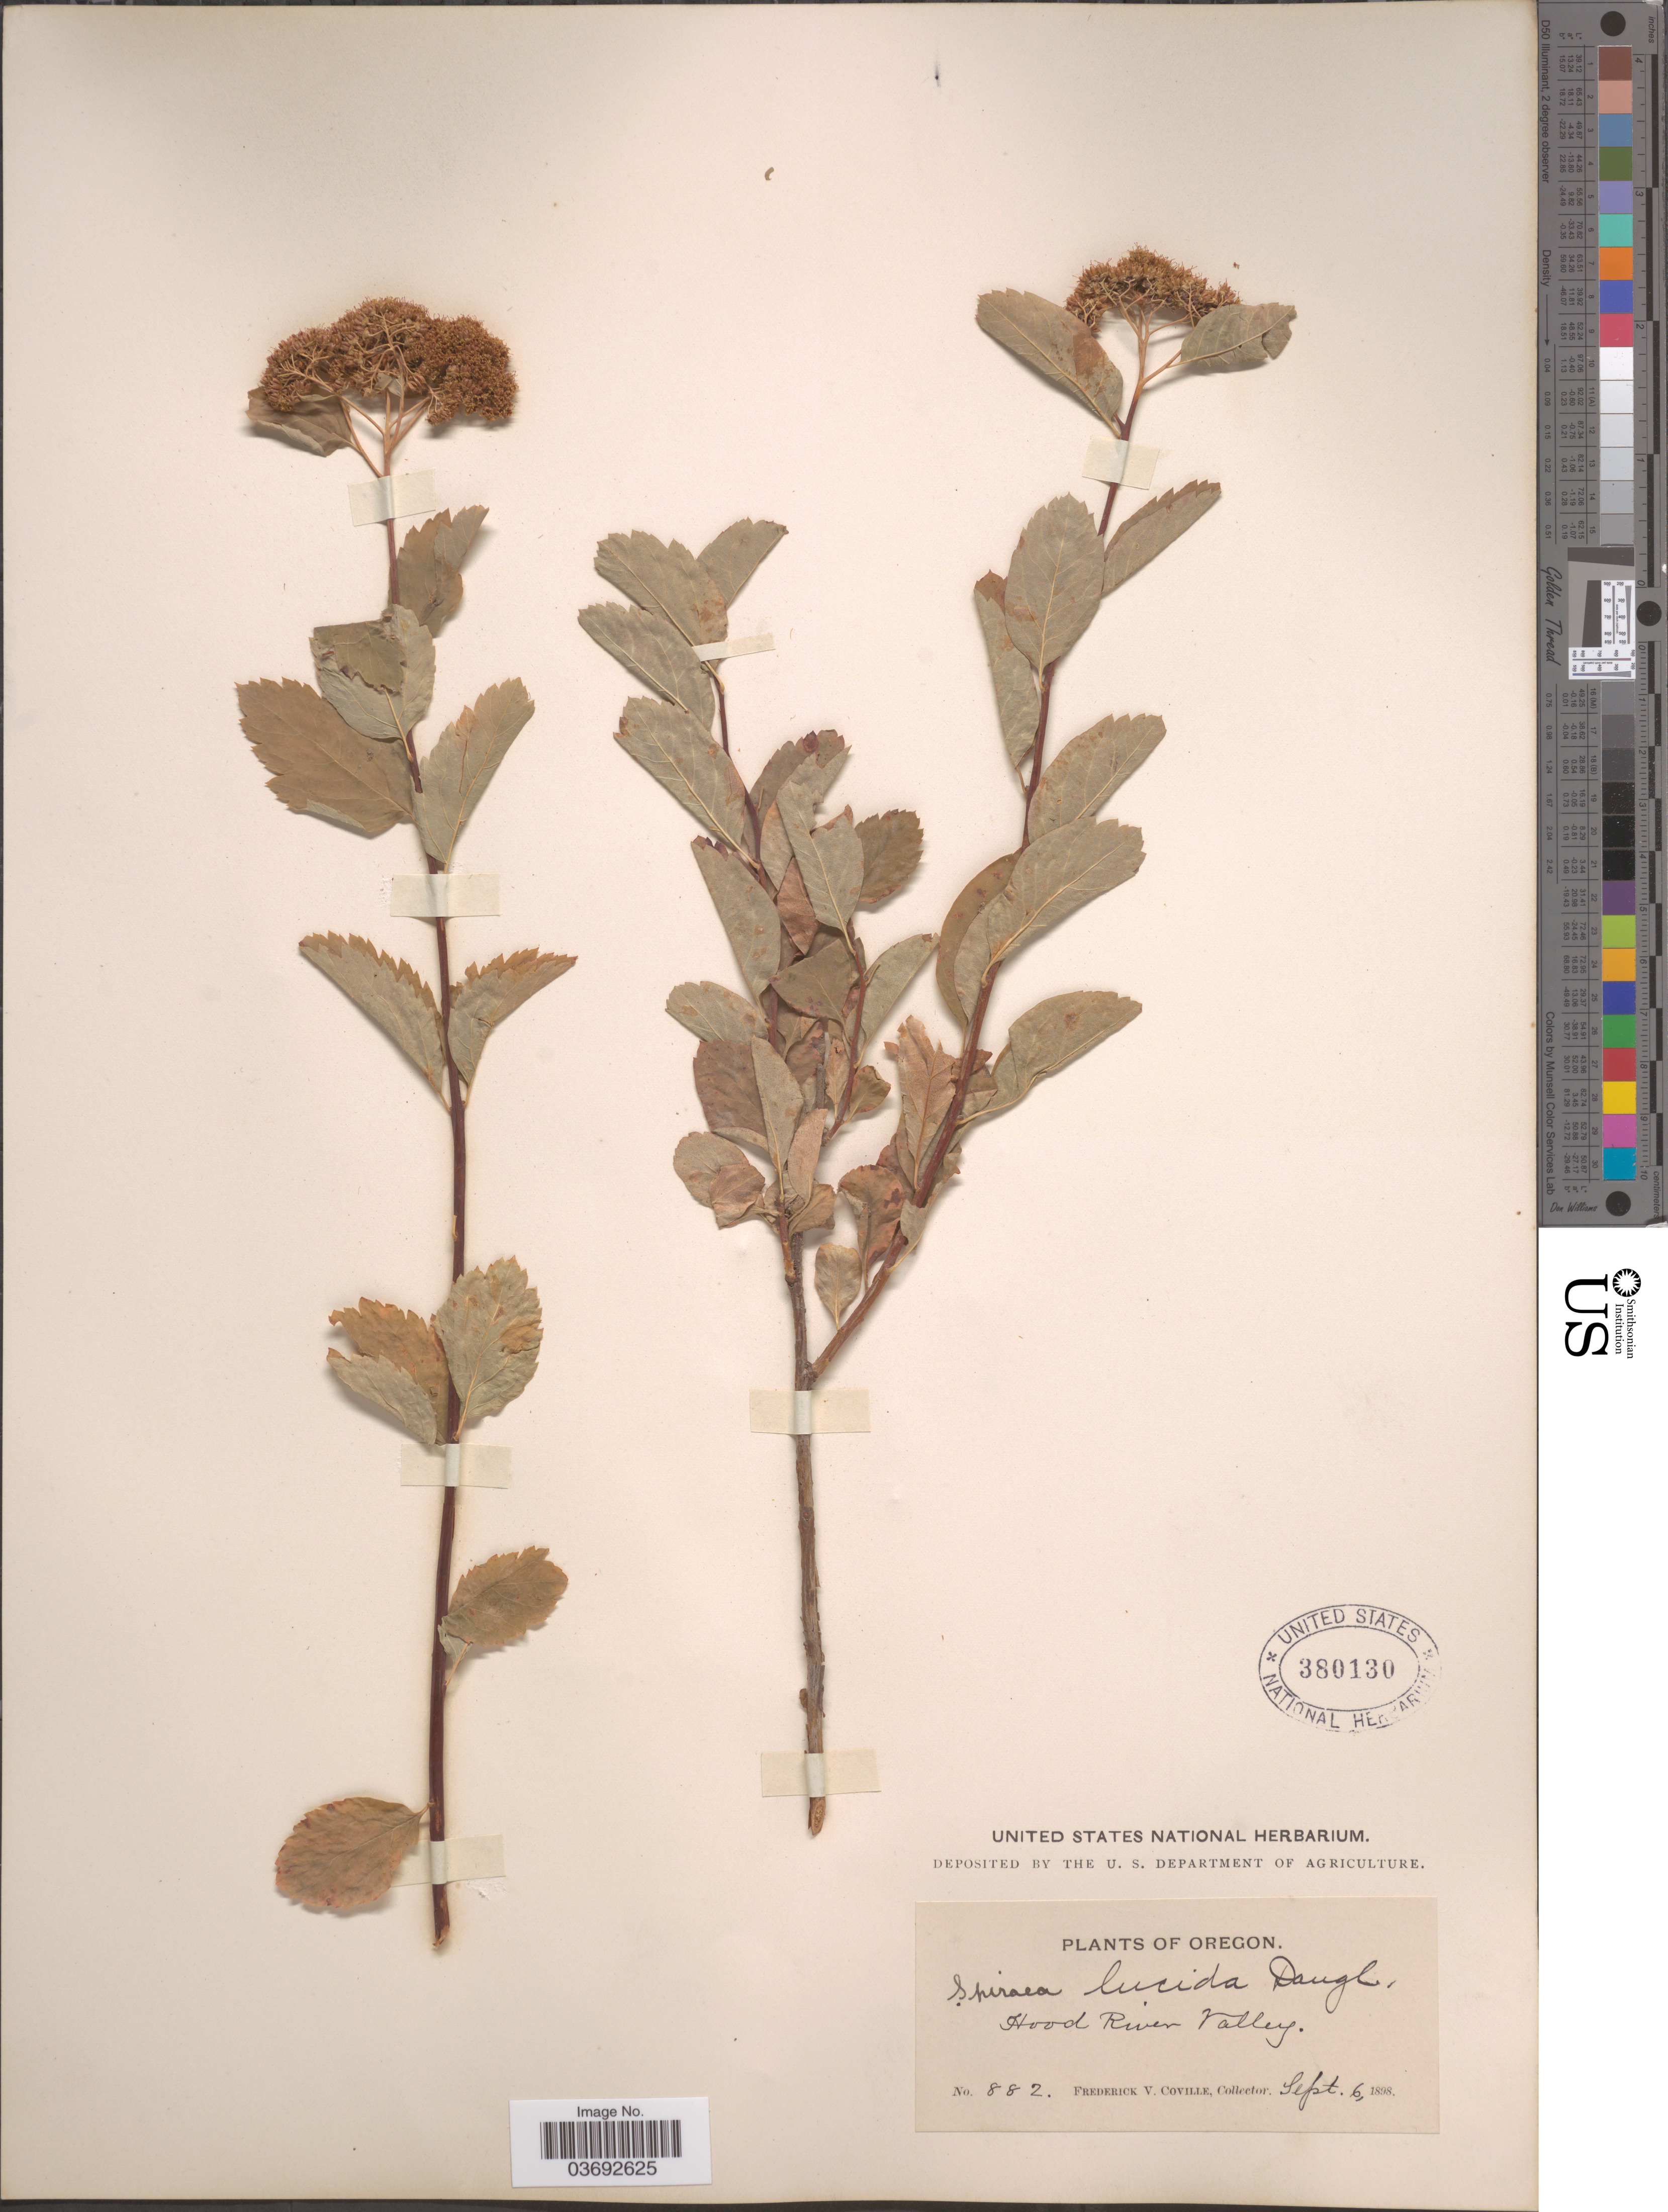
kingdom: Plantae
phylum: Tracheophyta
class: Magnoliopsida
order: Rosales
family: Rosaceae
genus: Spiraea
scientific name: Spiraea lucida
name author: Douglas ex Greene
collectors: F. V. Coville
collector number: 882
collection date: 1898-09-06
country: United States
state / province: Oregon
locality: Hood River Valley.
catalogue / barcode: US 380130